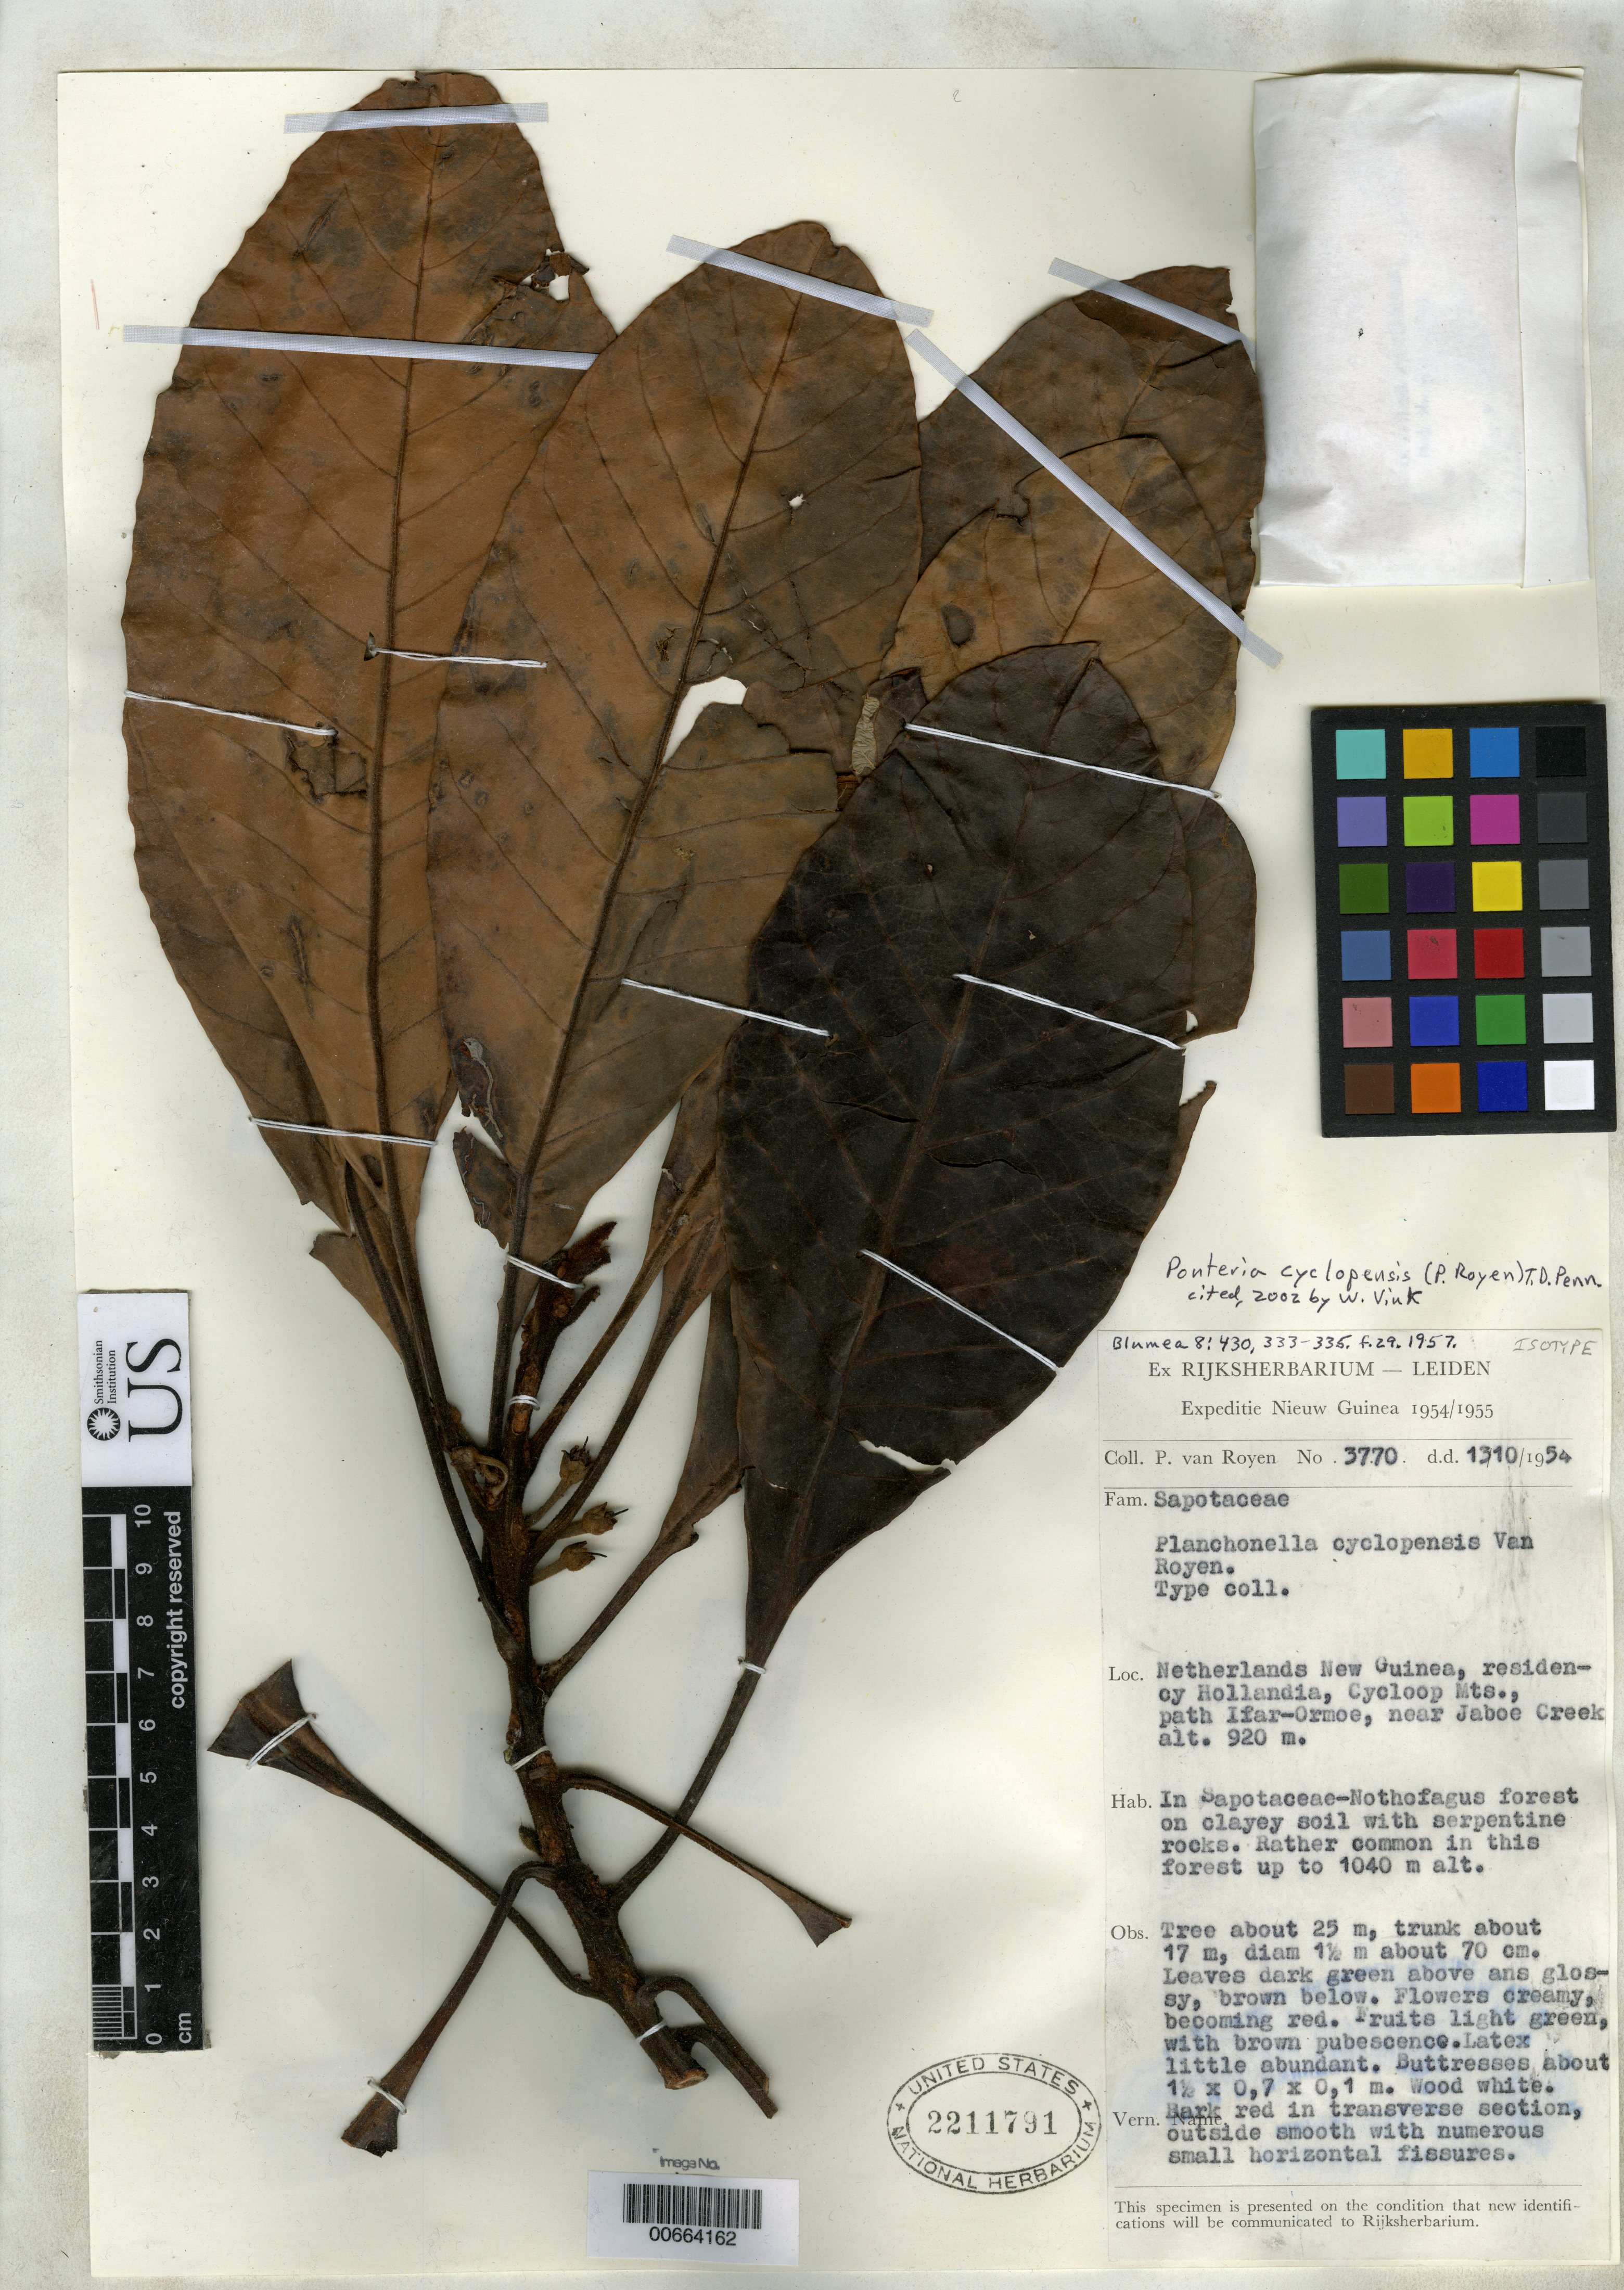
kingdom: Plantae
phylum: Tracheophyta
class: Magnoliopsida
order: Ericales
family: Sapotaceae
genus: Planchonella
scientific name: Planchonella cyclopensis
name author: P. Royen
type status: Isotype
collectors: P. van Royen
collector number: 3770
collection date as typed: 13 Oct 1954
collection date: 1954-10-13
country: Indonesia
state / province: Papua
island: New Guinea Island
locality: Cycloop Mts., path Ifar-Ormoe, near Jaboe Creek. Irian Jaya.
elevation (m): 920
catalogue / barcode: US 2211791